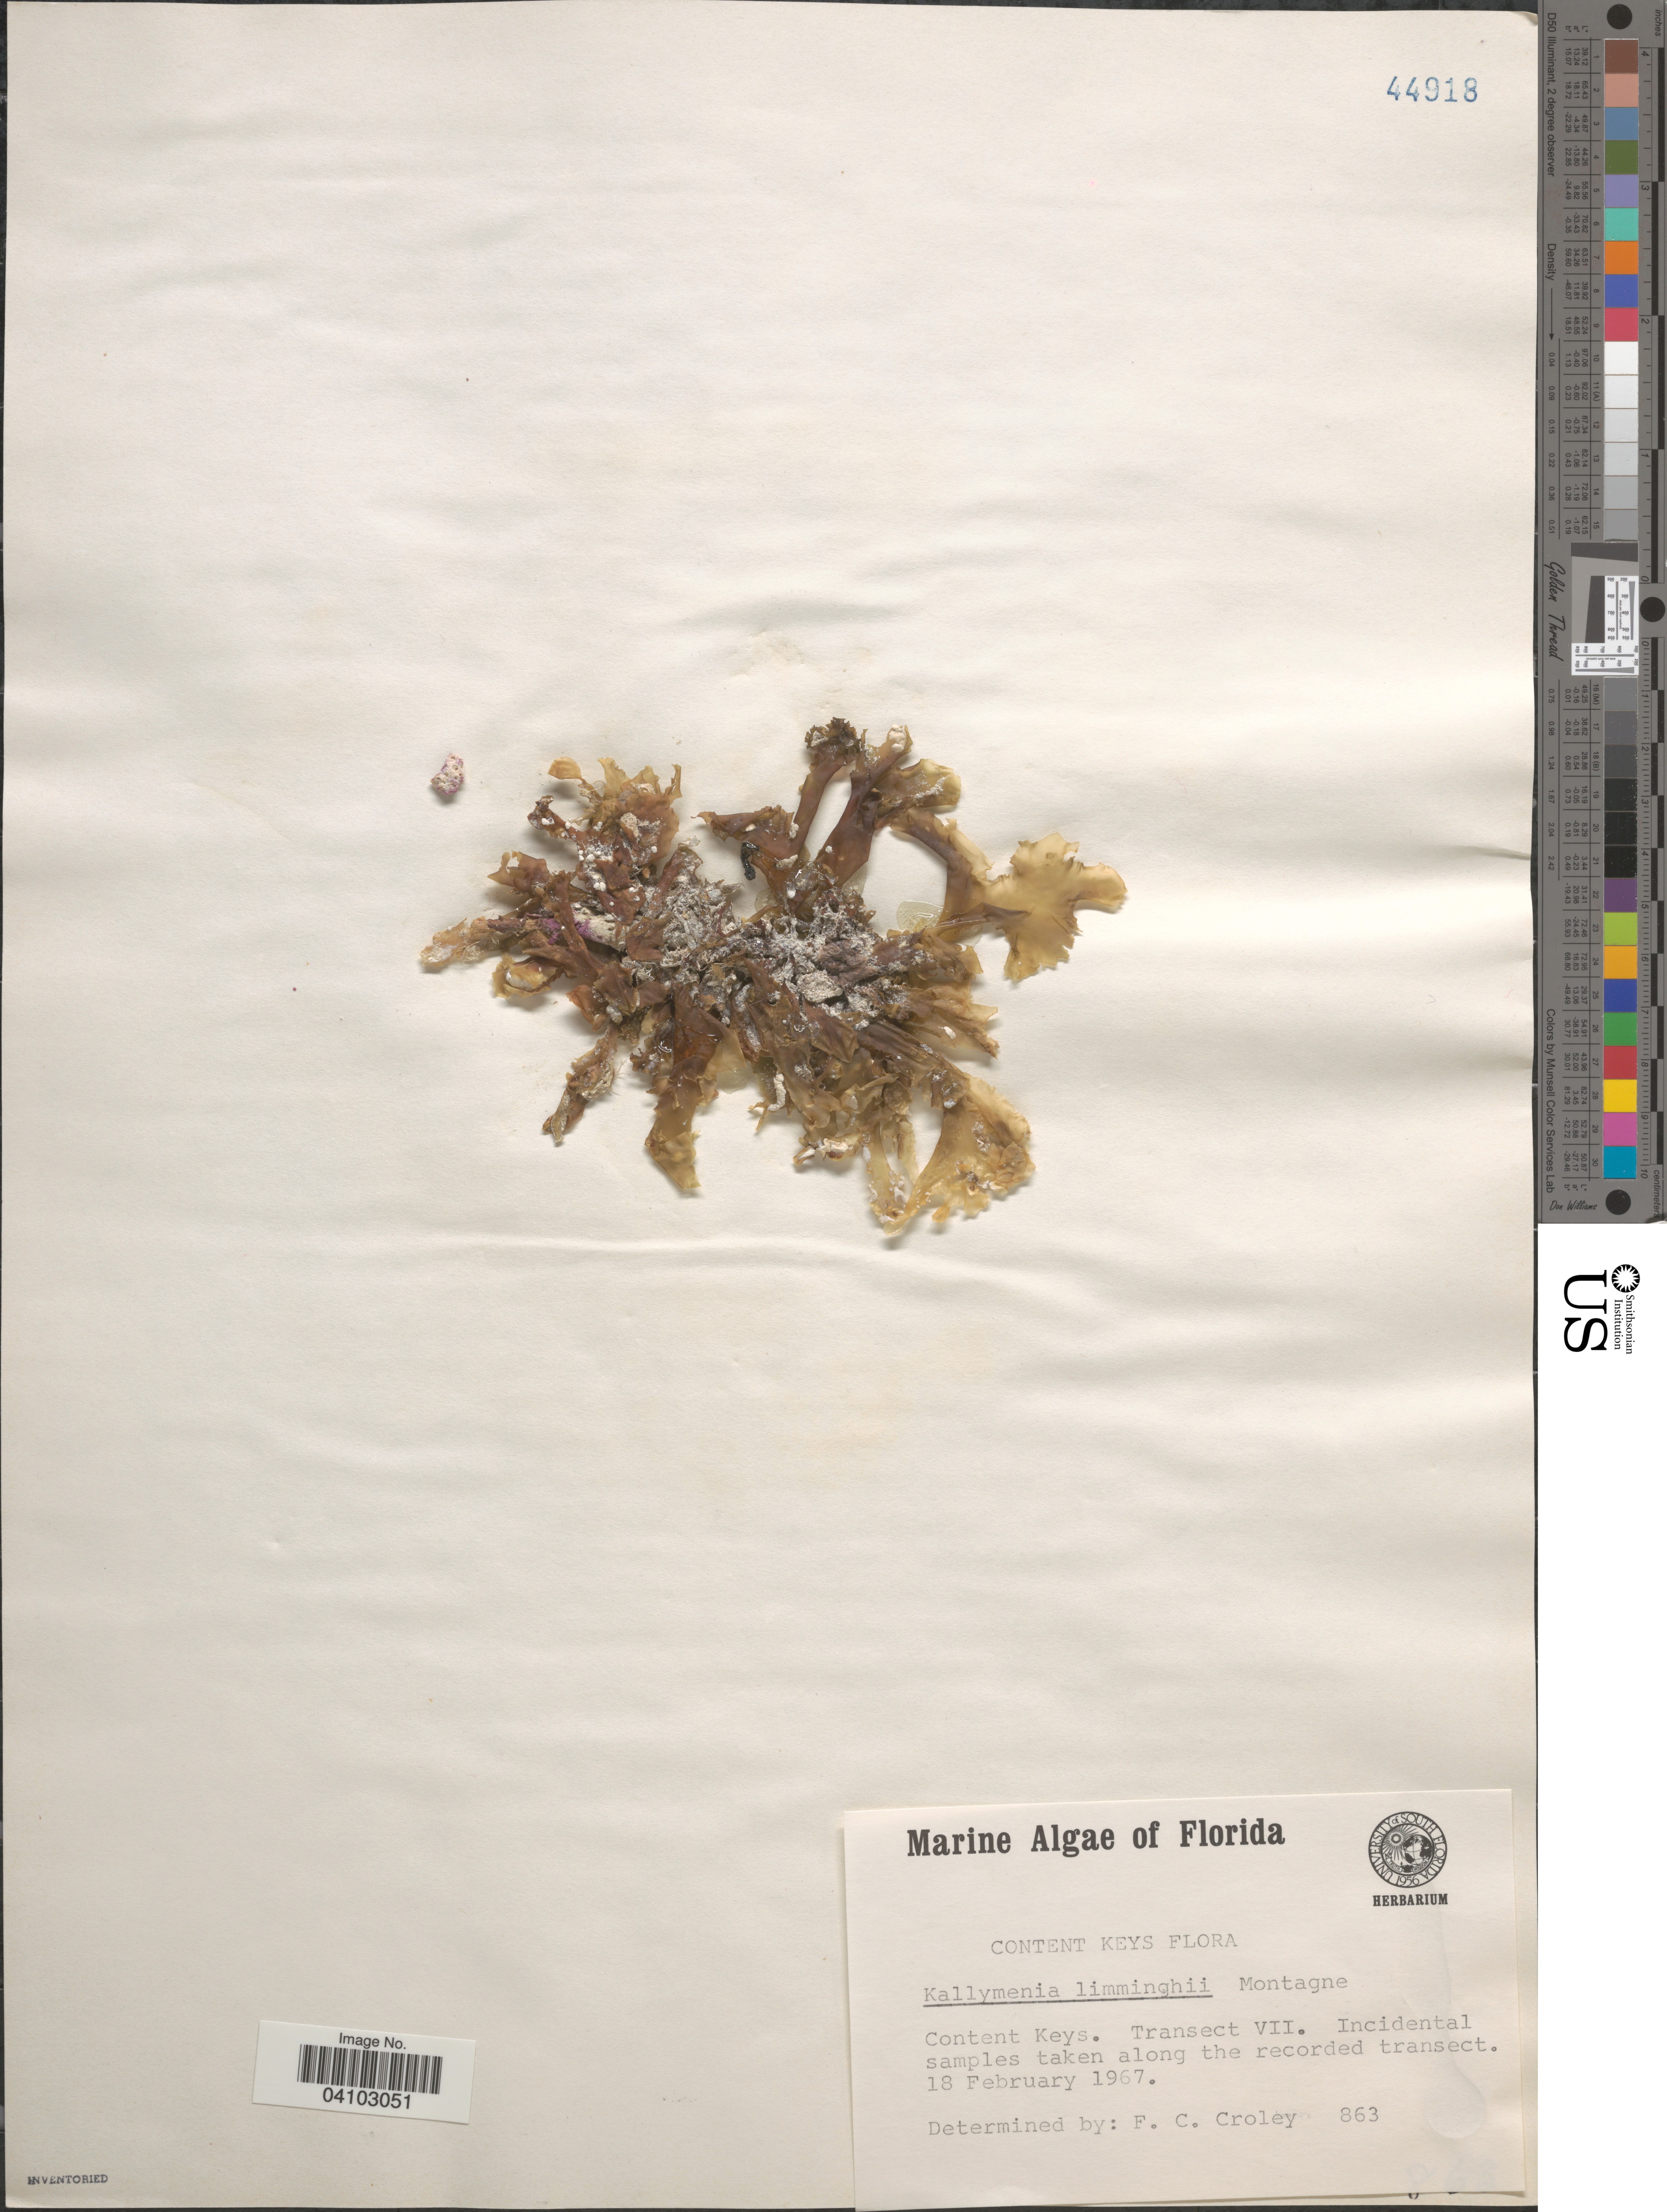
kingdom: Plantae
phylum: Rhodophyta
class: Florideophyceae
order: Gigartinales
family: Kallymeniaceae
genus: Kallymenia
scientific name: Kallymenia limminghei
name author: Mont.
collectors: University of South Florida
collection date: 1967-02-18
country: United States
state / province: Florida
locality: Content Keys. Transect VII.